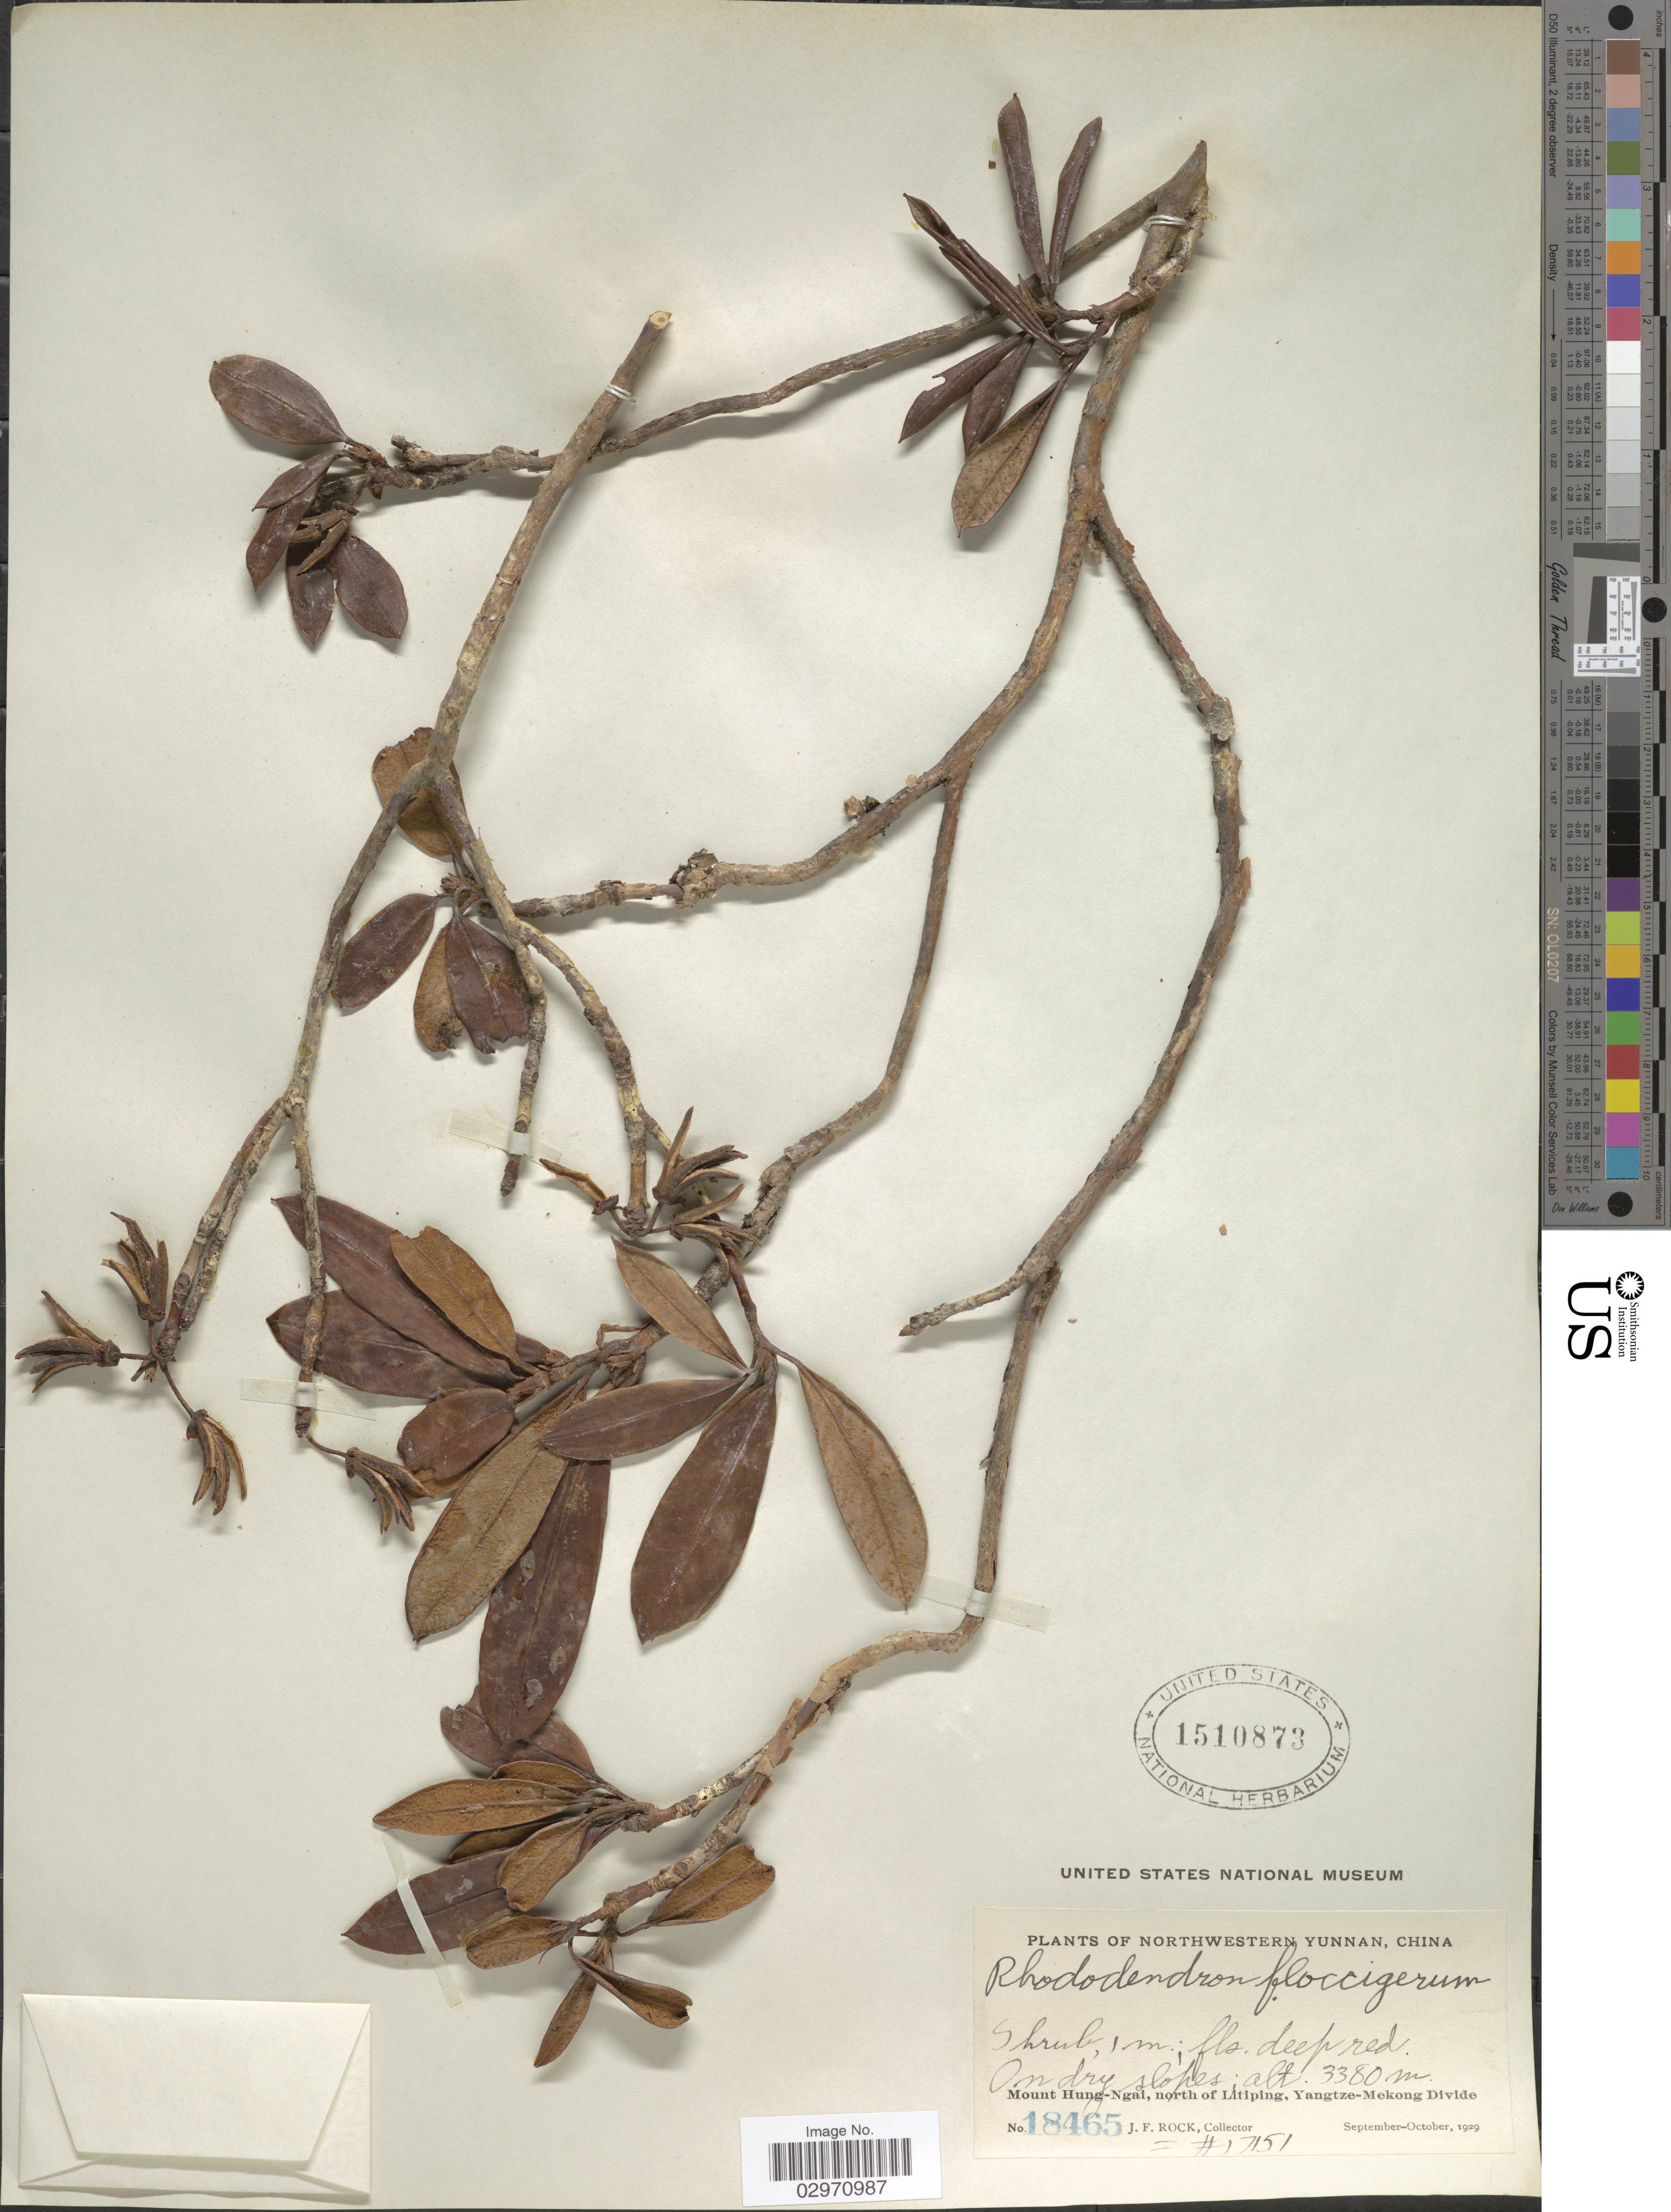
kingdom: Plantae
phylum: Tracheophyta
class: Magnoliopsida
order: Ericales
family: Ericaceae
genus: Rhododendron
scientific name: Rhododendron floccigerum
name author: Franch.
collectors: J. Rock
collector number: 18465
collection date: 1929-09/1929-10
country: China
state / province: Yunnan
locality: Northwestern Yunnan. Mount Hung-Ngai, north of Litiping, Yangtze-Mekong Divide.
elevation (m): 3380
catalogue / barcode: US 1510873